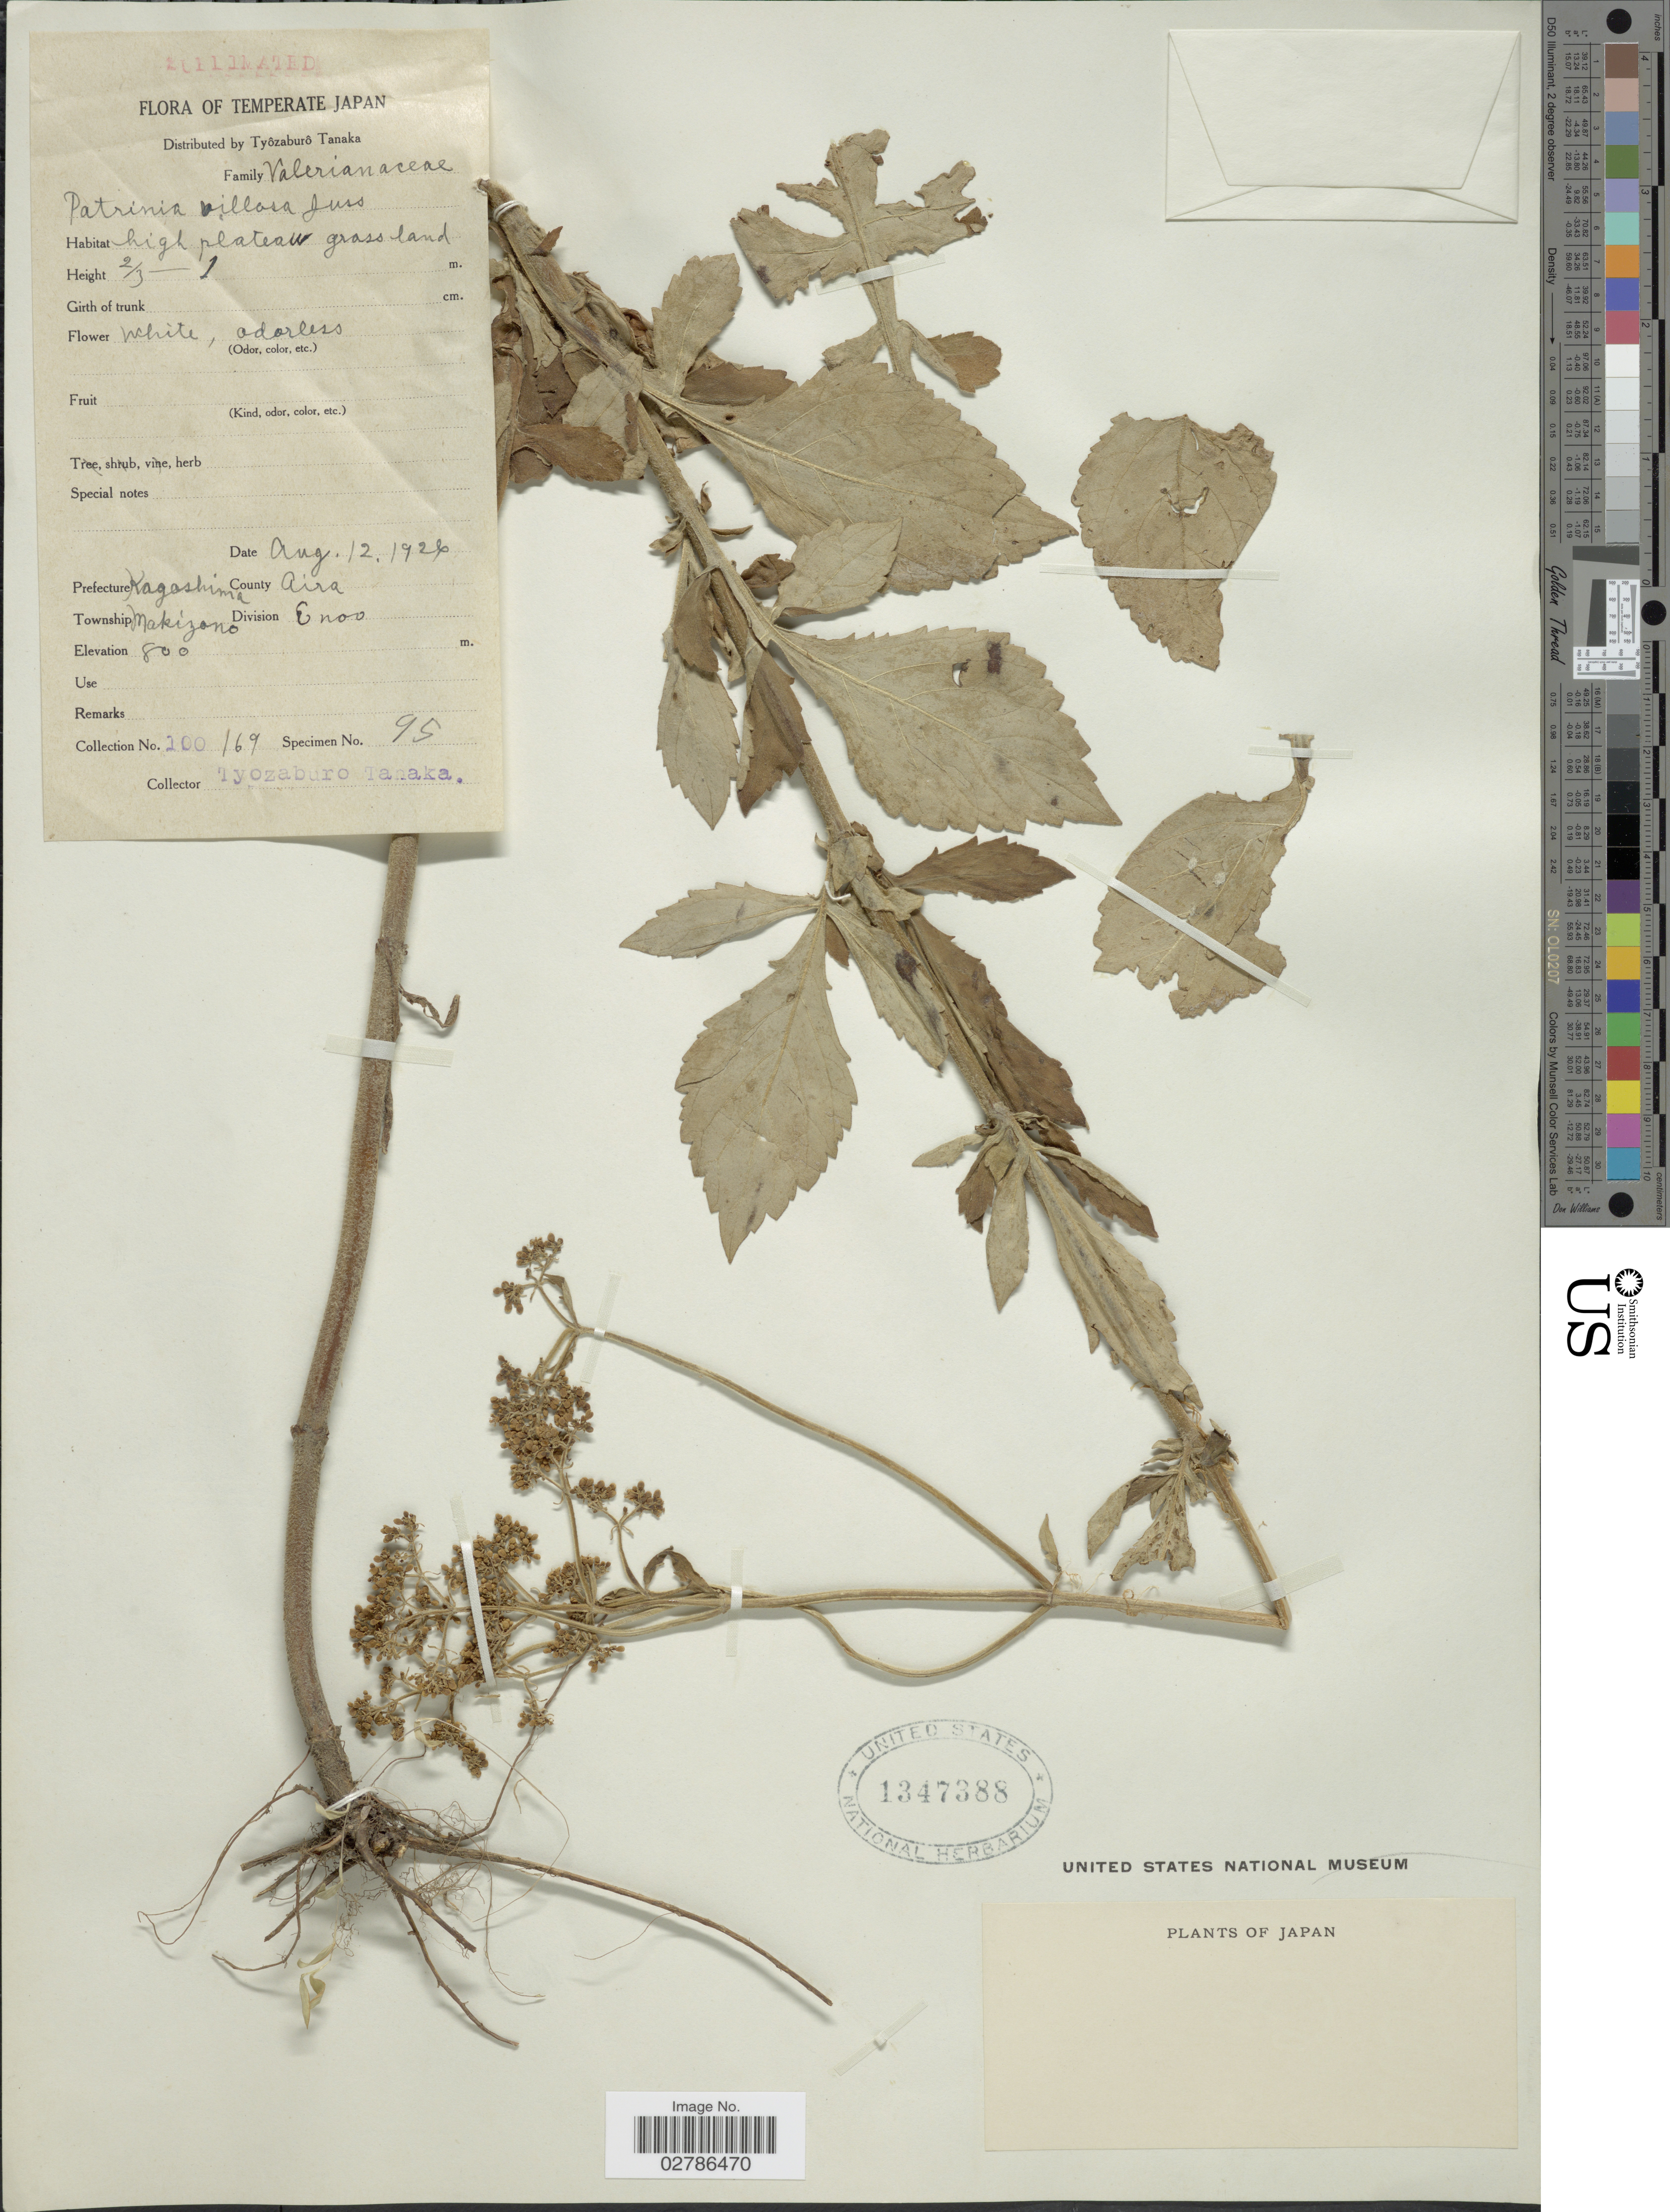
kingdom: Plantae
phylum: Tracheophyta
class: Magnoliopsida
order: Dipsacales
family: Caprifoliaceae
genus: Patrinia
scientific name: Patrinia villosa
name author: (Thunb.) Dufr.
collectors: T. Tanaka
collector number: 100/69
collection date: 1926-08-12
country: Japan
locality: Temperate Japan, Prefecture Kagoshima, County Aira, Township Makizono, Division Enoo.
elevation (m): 800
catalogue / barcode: US 1347388